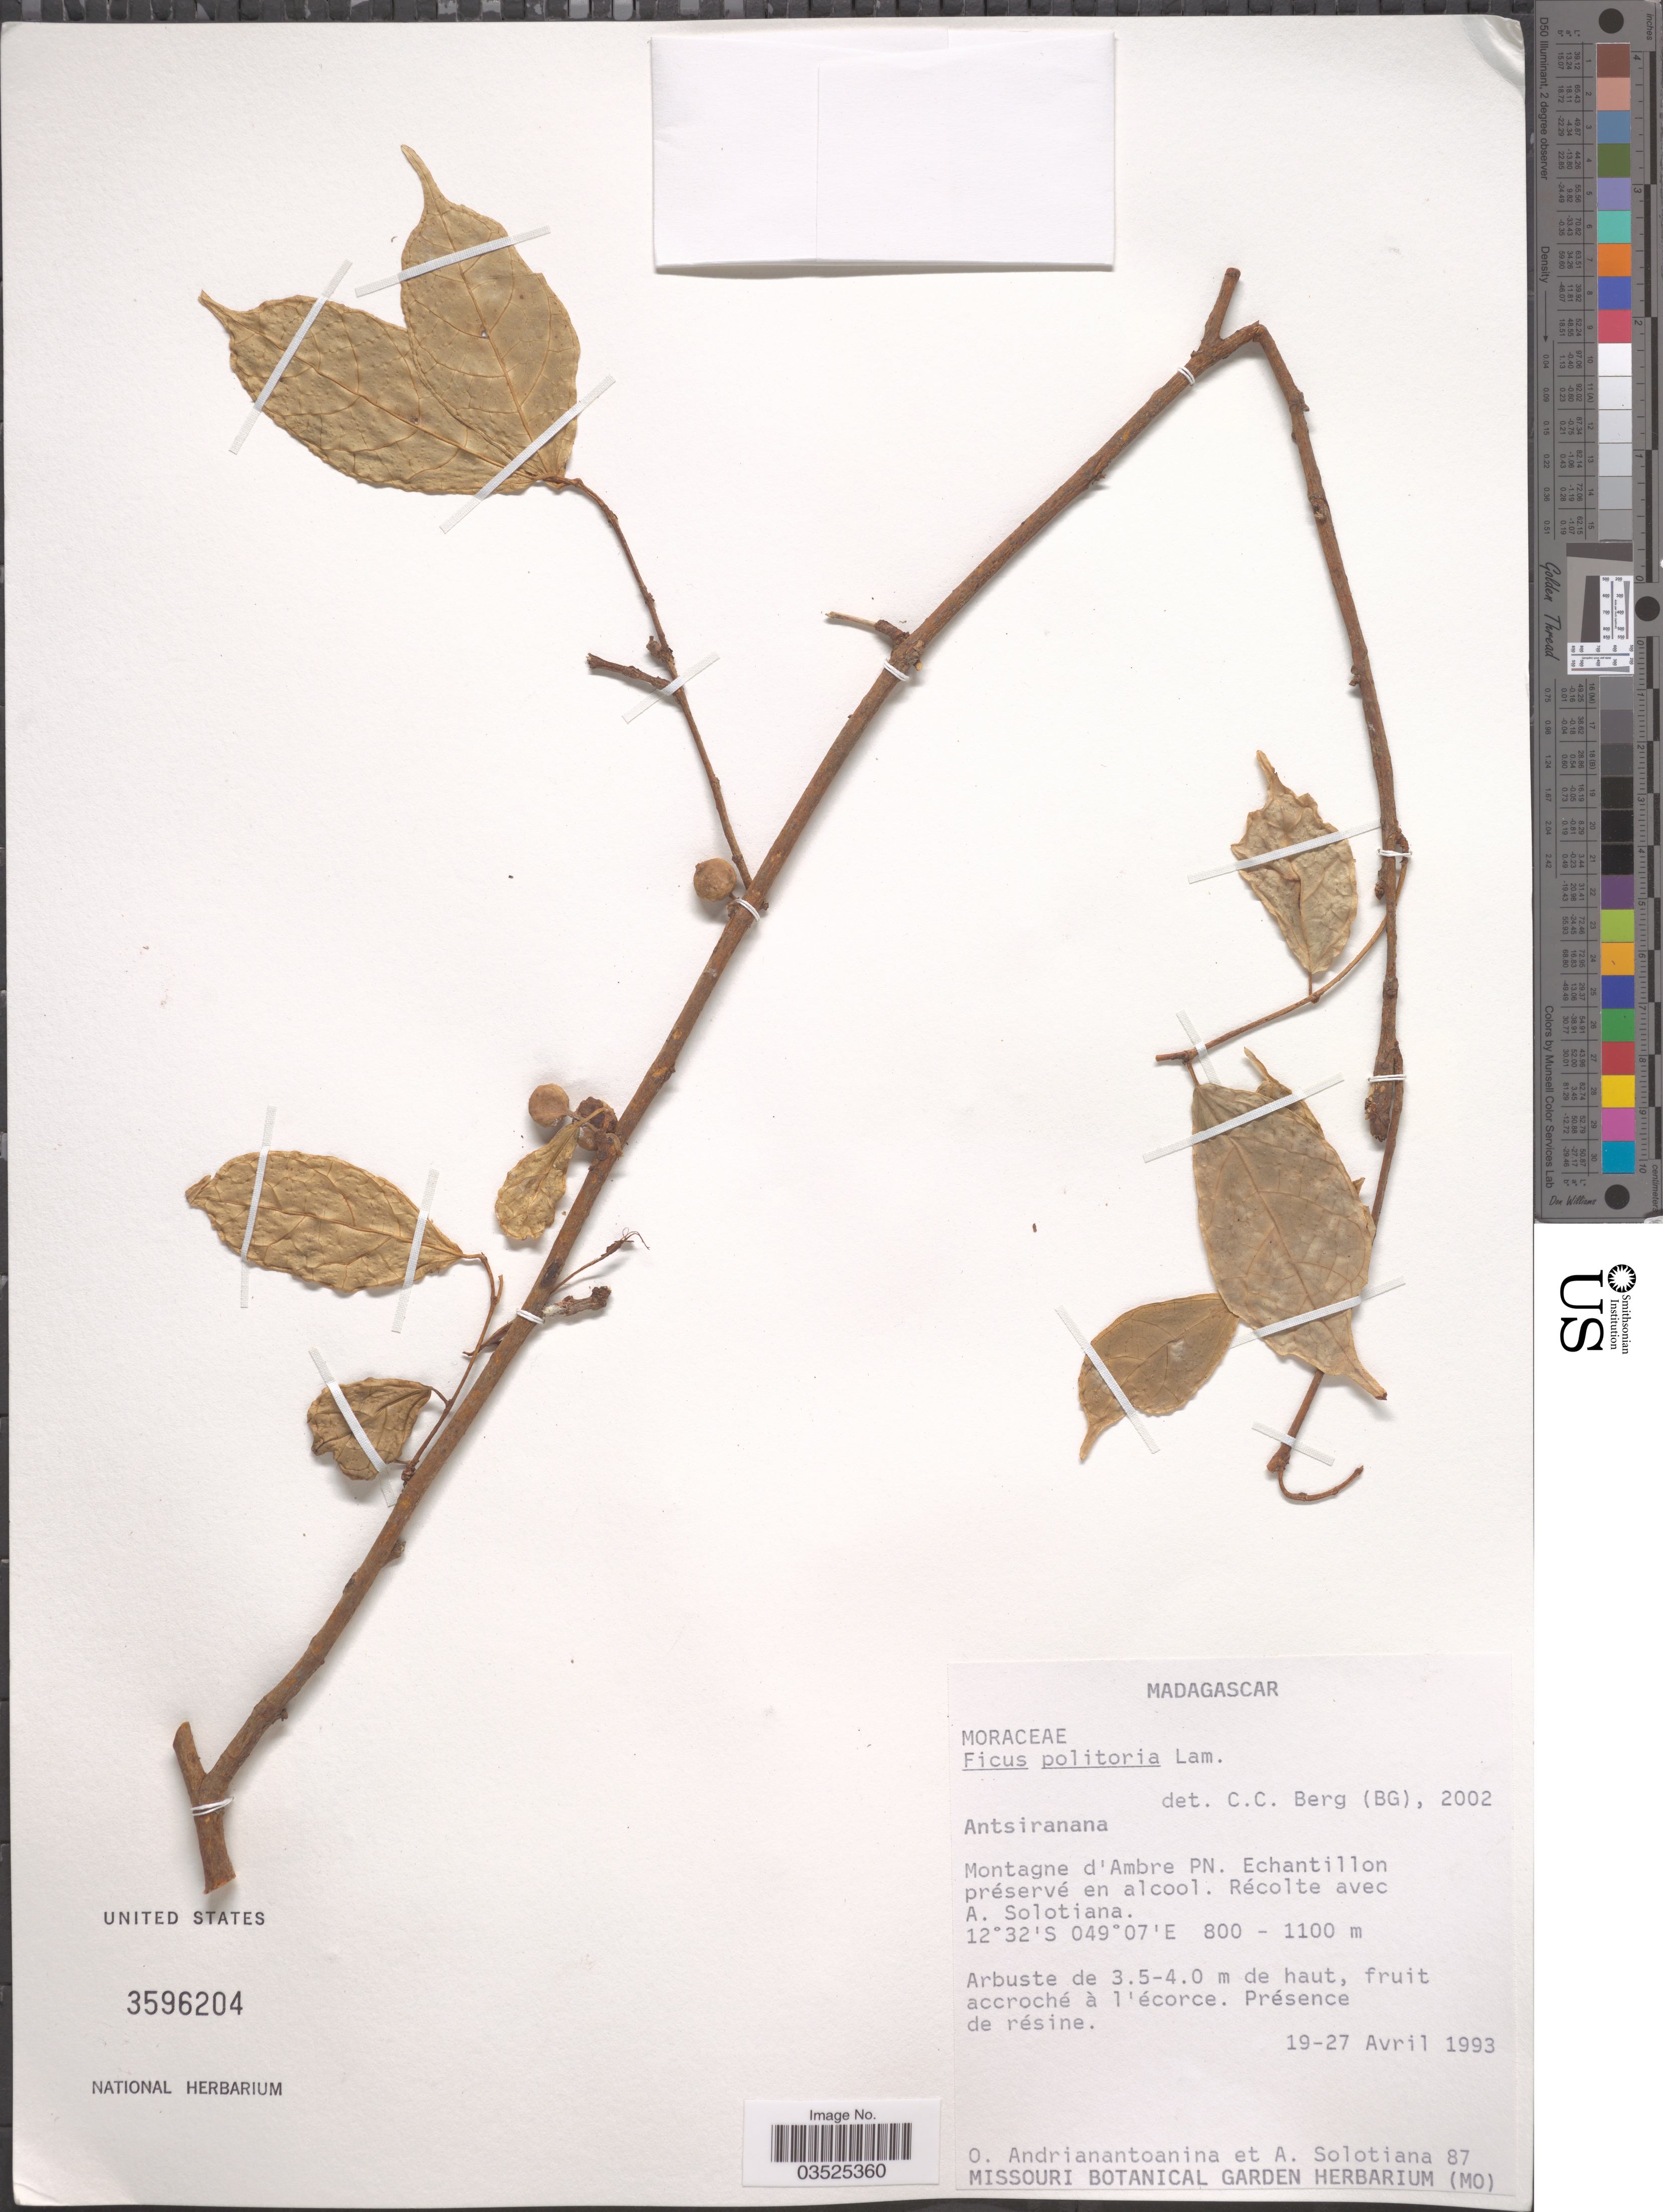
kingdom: Plantae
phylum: Tracheophyta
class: Magnoliopsida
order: Rosales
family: Moraceae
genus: Ficus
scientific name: Ficus politoria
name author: Lam.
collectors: O. Andrianantoanina & A. Solotiana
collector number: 87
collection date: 1993-04-19/1993-04-27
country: Madagascar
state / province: Diana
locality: Montagne d'Ambre PN.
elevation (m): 800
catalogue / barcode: US 3596204